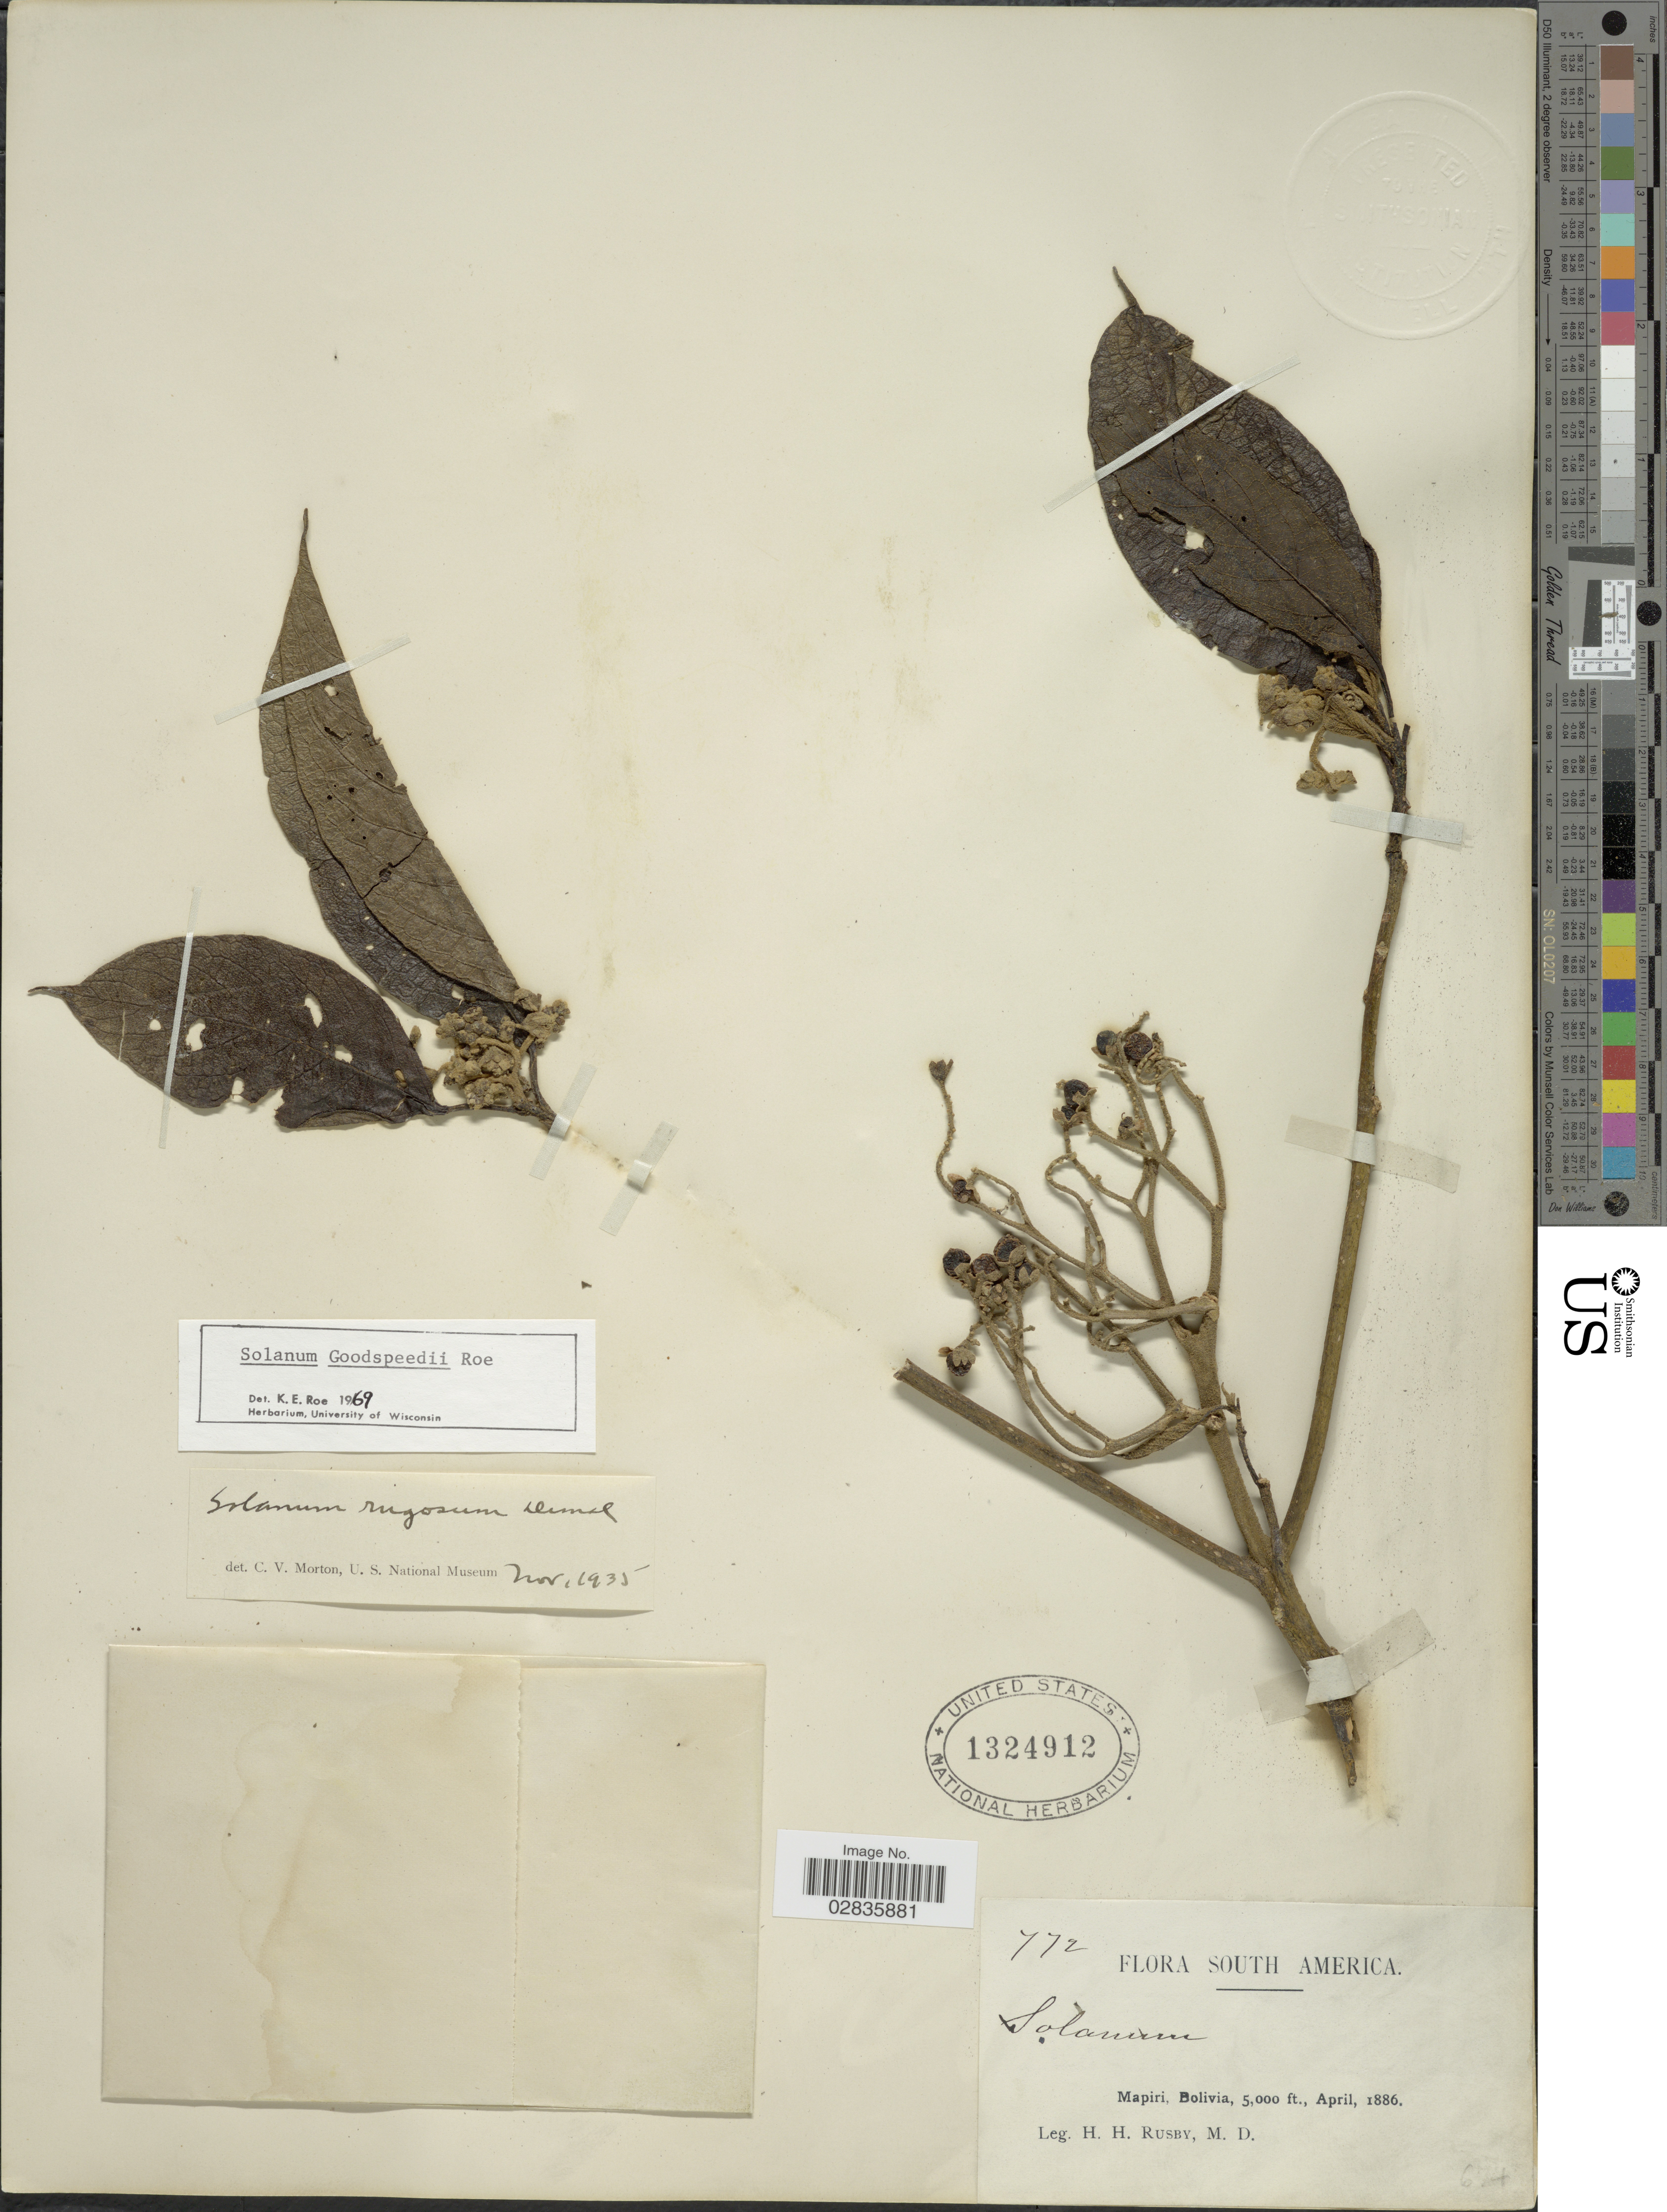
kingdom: Plantae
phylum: Tracheophyta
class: Magnoliopsida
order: Solanales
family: Solanaceae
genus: Solanum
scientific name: Solanum goodspeedii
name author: K.E. Roe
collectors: H. H. Rusby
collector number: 772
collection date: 1886-04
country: Bolivia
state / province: La Páz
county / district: Larecaja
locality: Mapiri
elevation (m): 1524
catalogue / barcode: US 1324912